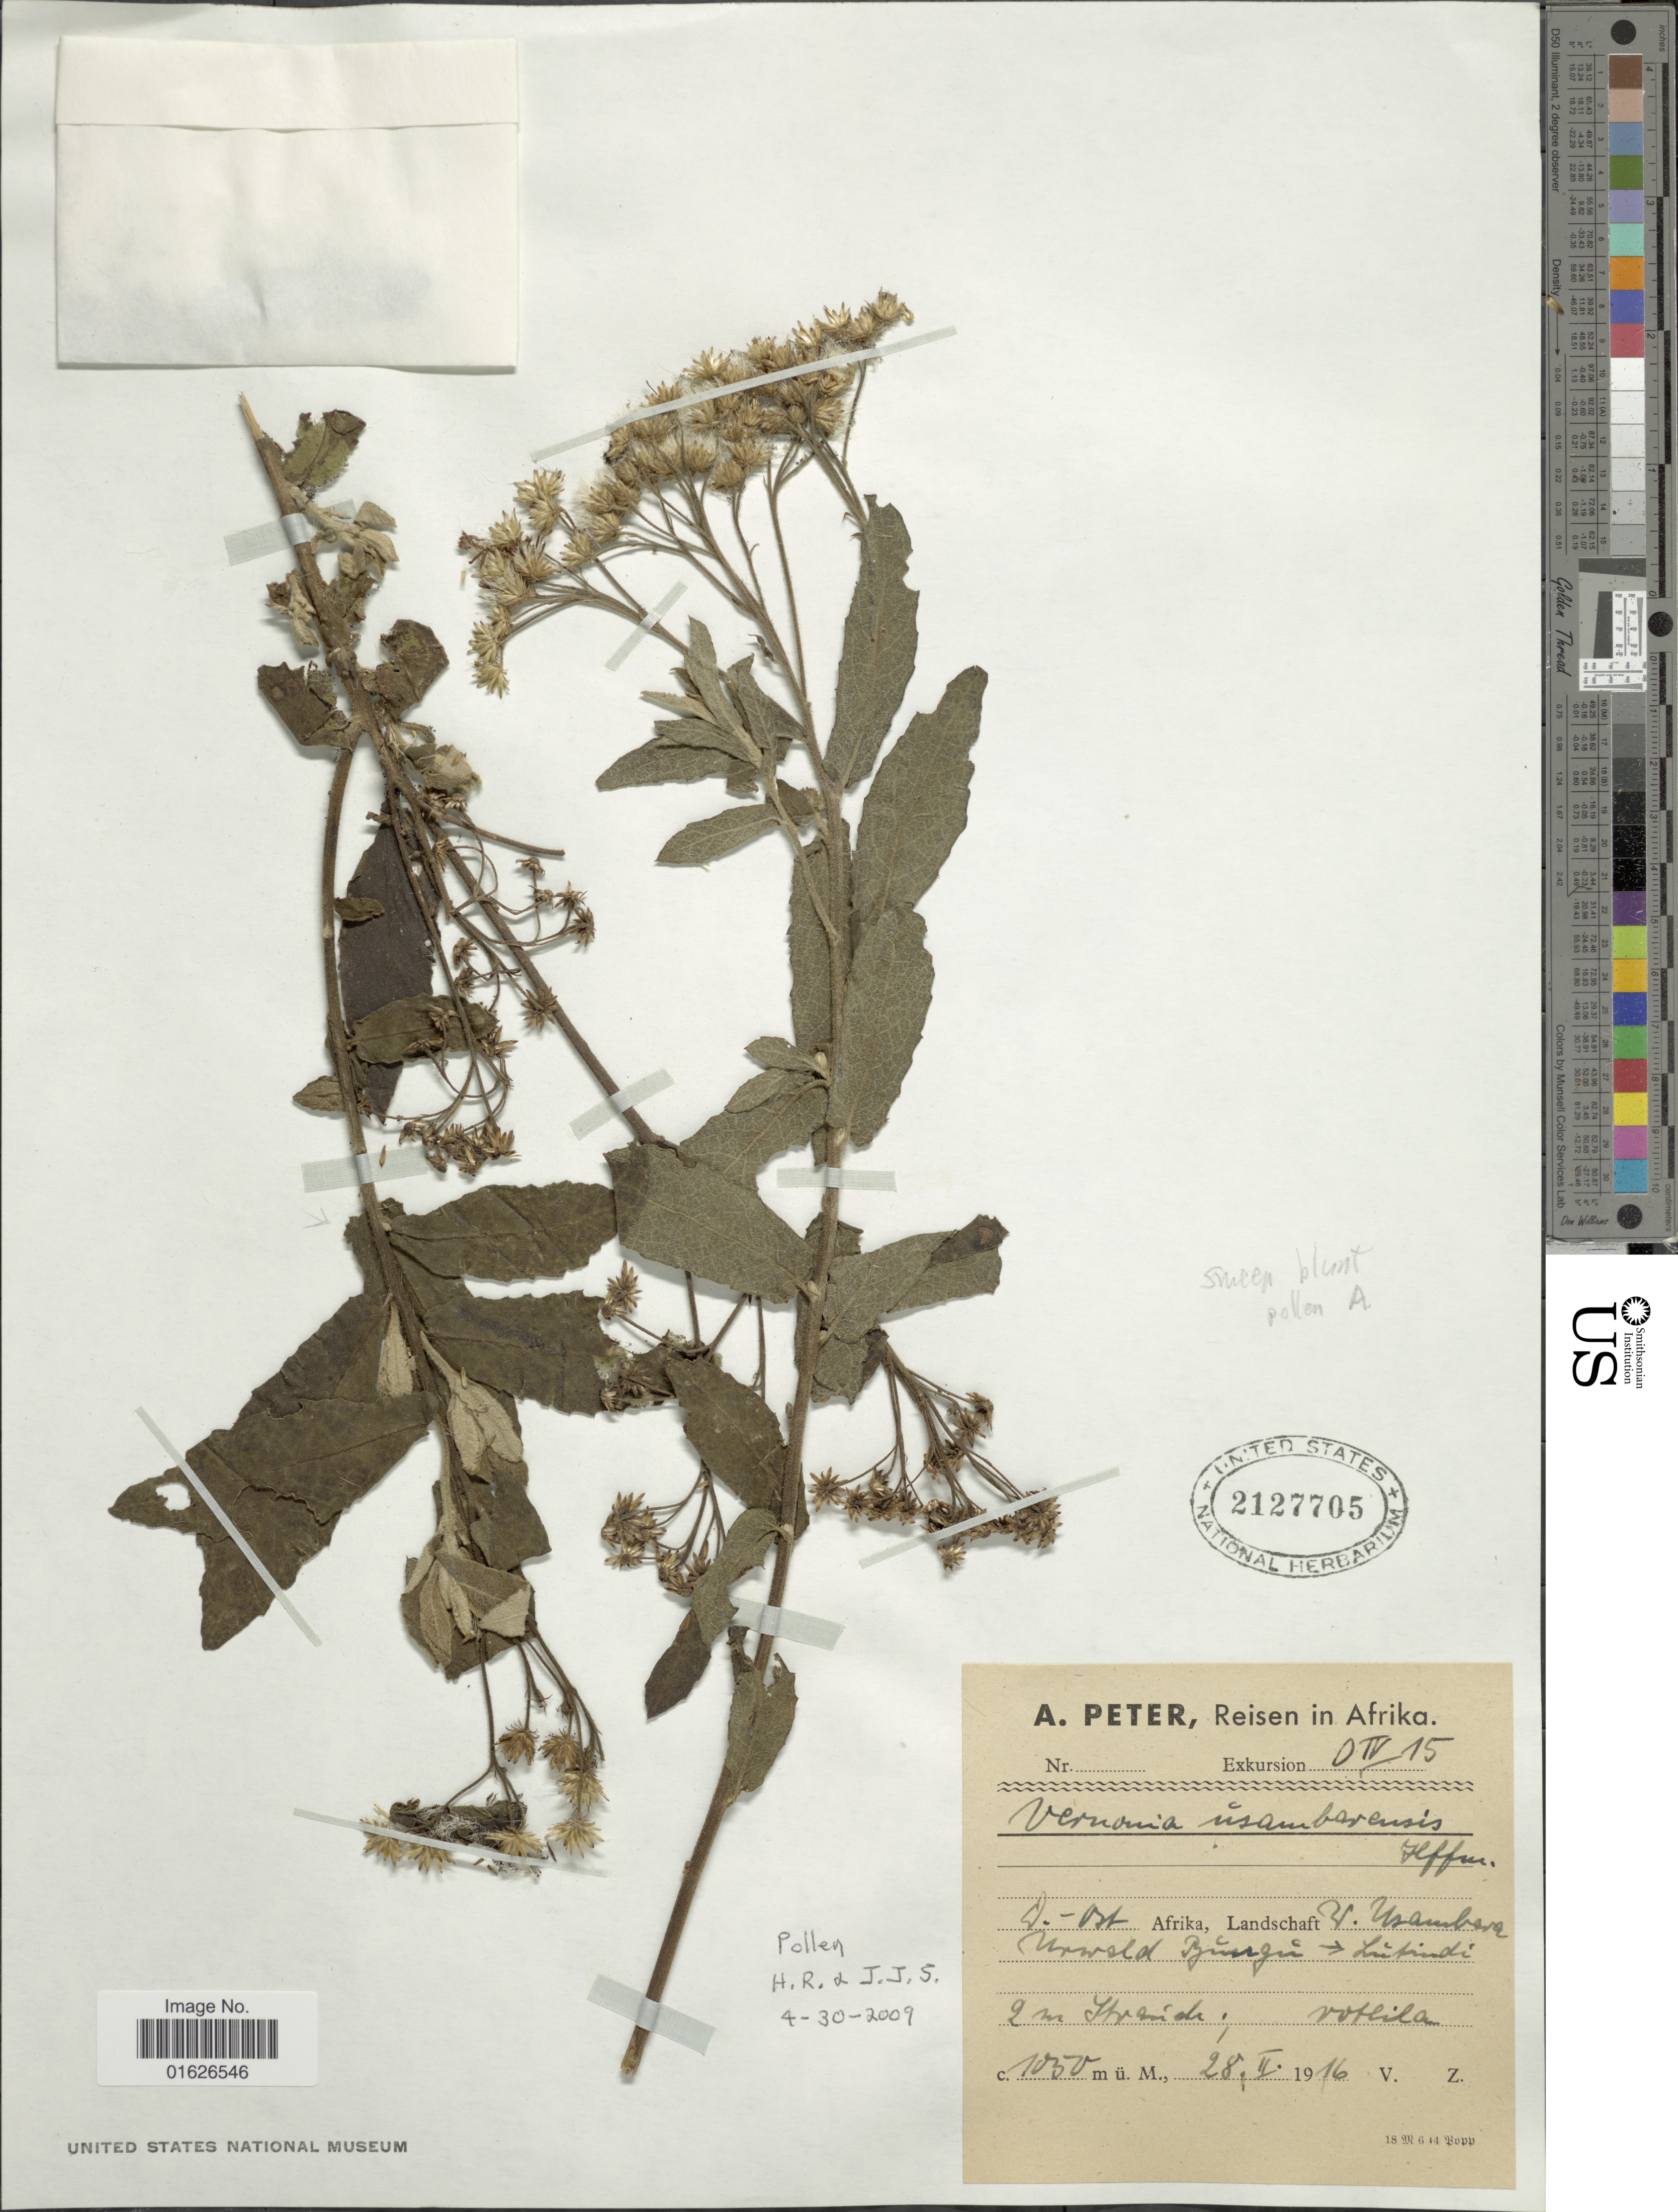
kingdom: Plantae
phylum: Tracheophyta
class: Magnoliopsida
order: Asterales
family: Asteraceae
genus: Jeffreycia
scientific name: Jeffreycia usambarensis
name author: (O. Hoffm.) H. Rob.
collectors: A. Peter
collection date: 1916-02-28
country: Tanzania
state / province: Tanga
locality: W. Usambara, Lutindi.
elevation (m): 1050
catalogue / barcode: US 2127705